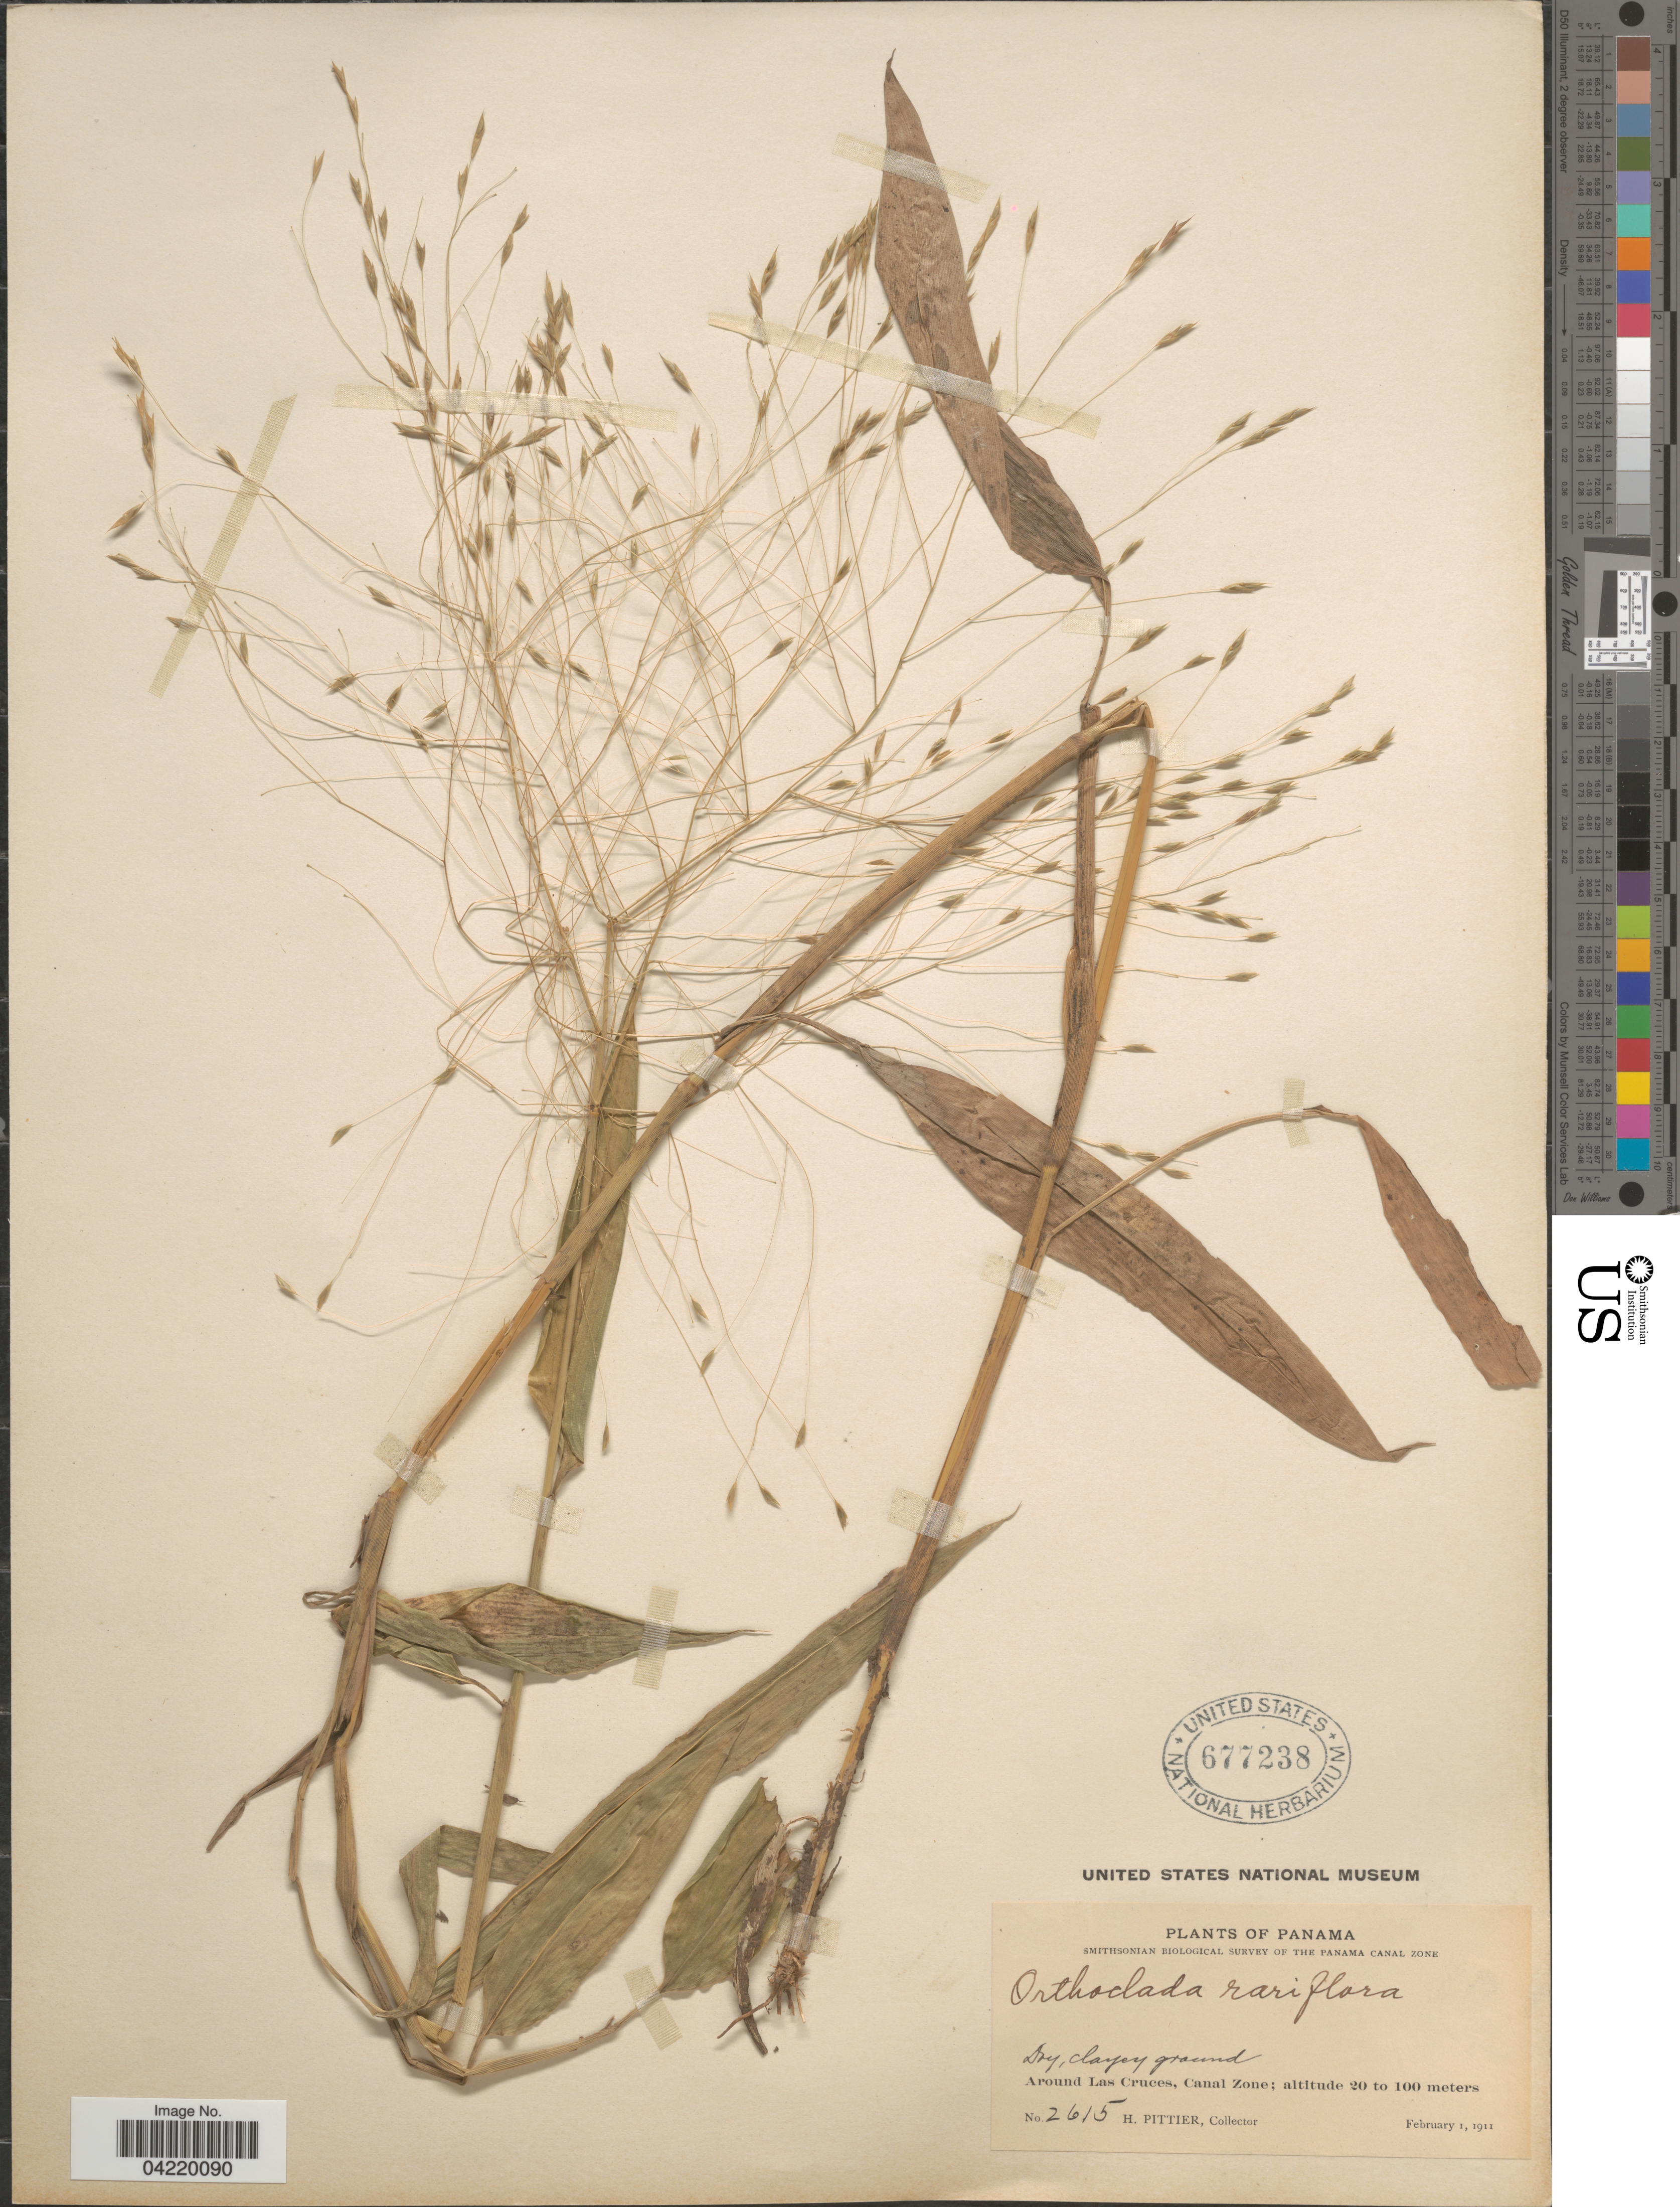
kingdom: Plantae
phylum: Tracheophyta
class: Liliopsida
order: Poales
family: Poaceae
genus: Orthoclada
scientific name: Orthoclada laxa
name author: P. Beauv.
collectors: H. F. Pittier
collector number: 2615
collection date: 1911-02-01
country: Panama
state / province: Colón / Panamá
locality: Smithsonian Biological Survey of the Panama Canal Zone. Around Las Cruces, Canal Zone.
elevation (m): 20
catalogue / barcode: US 677238